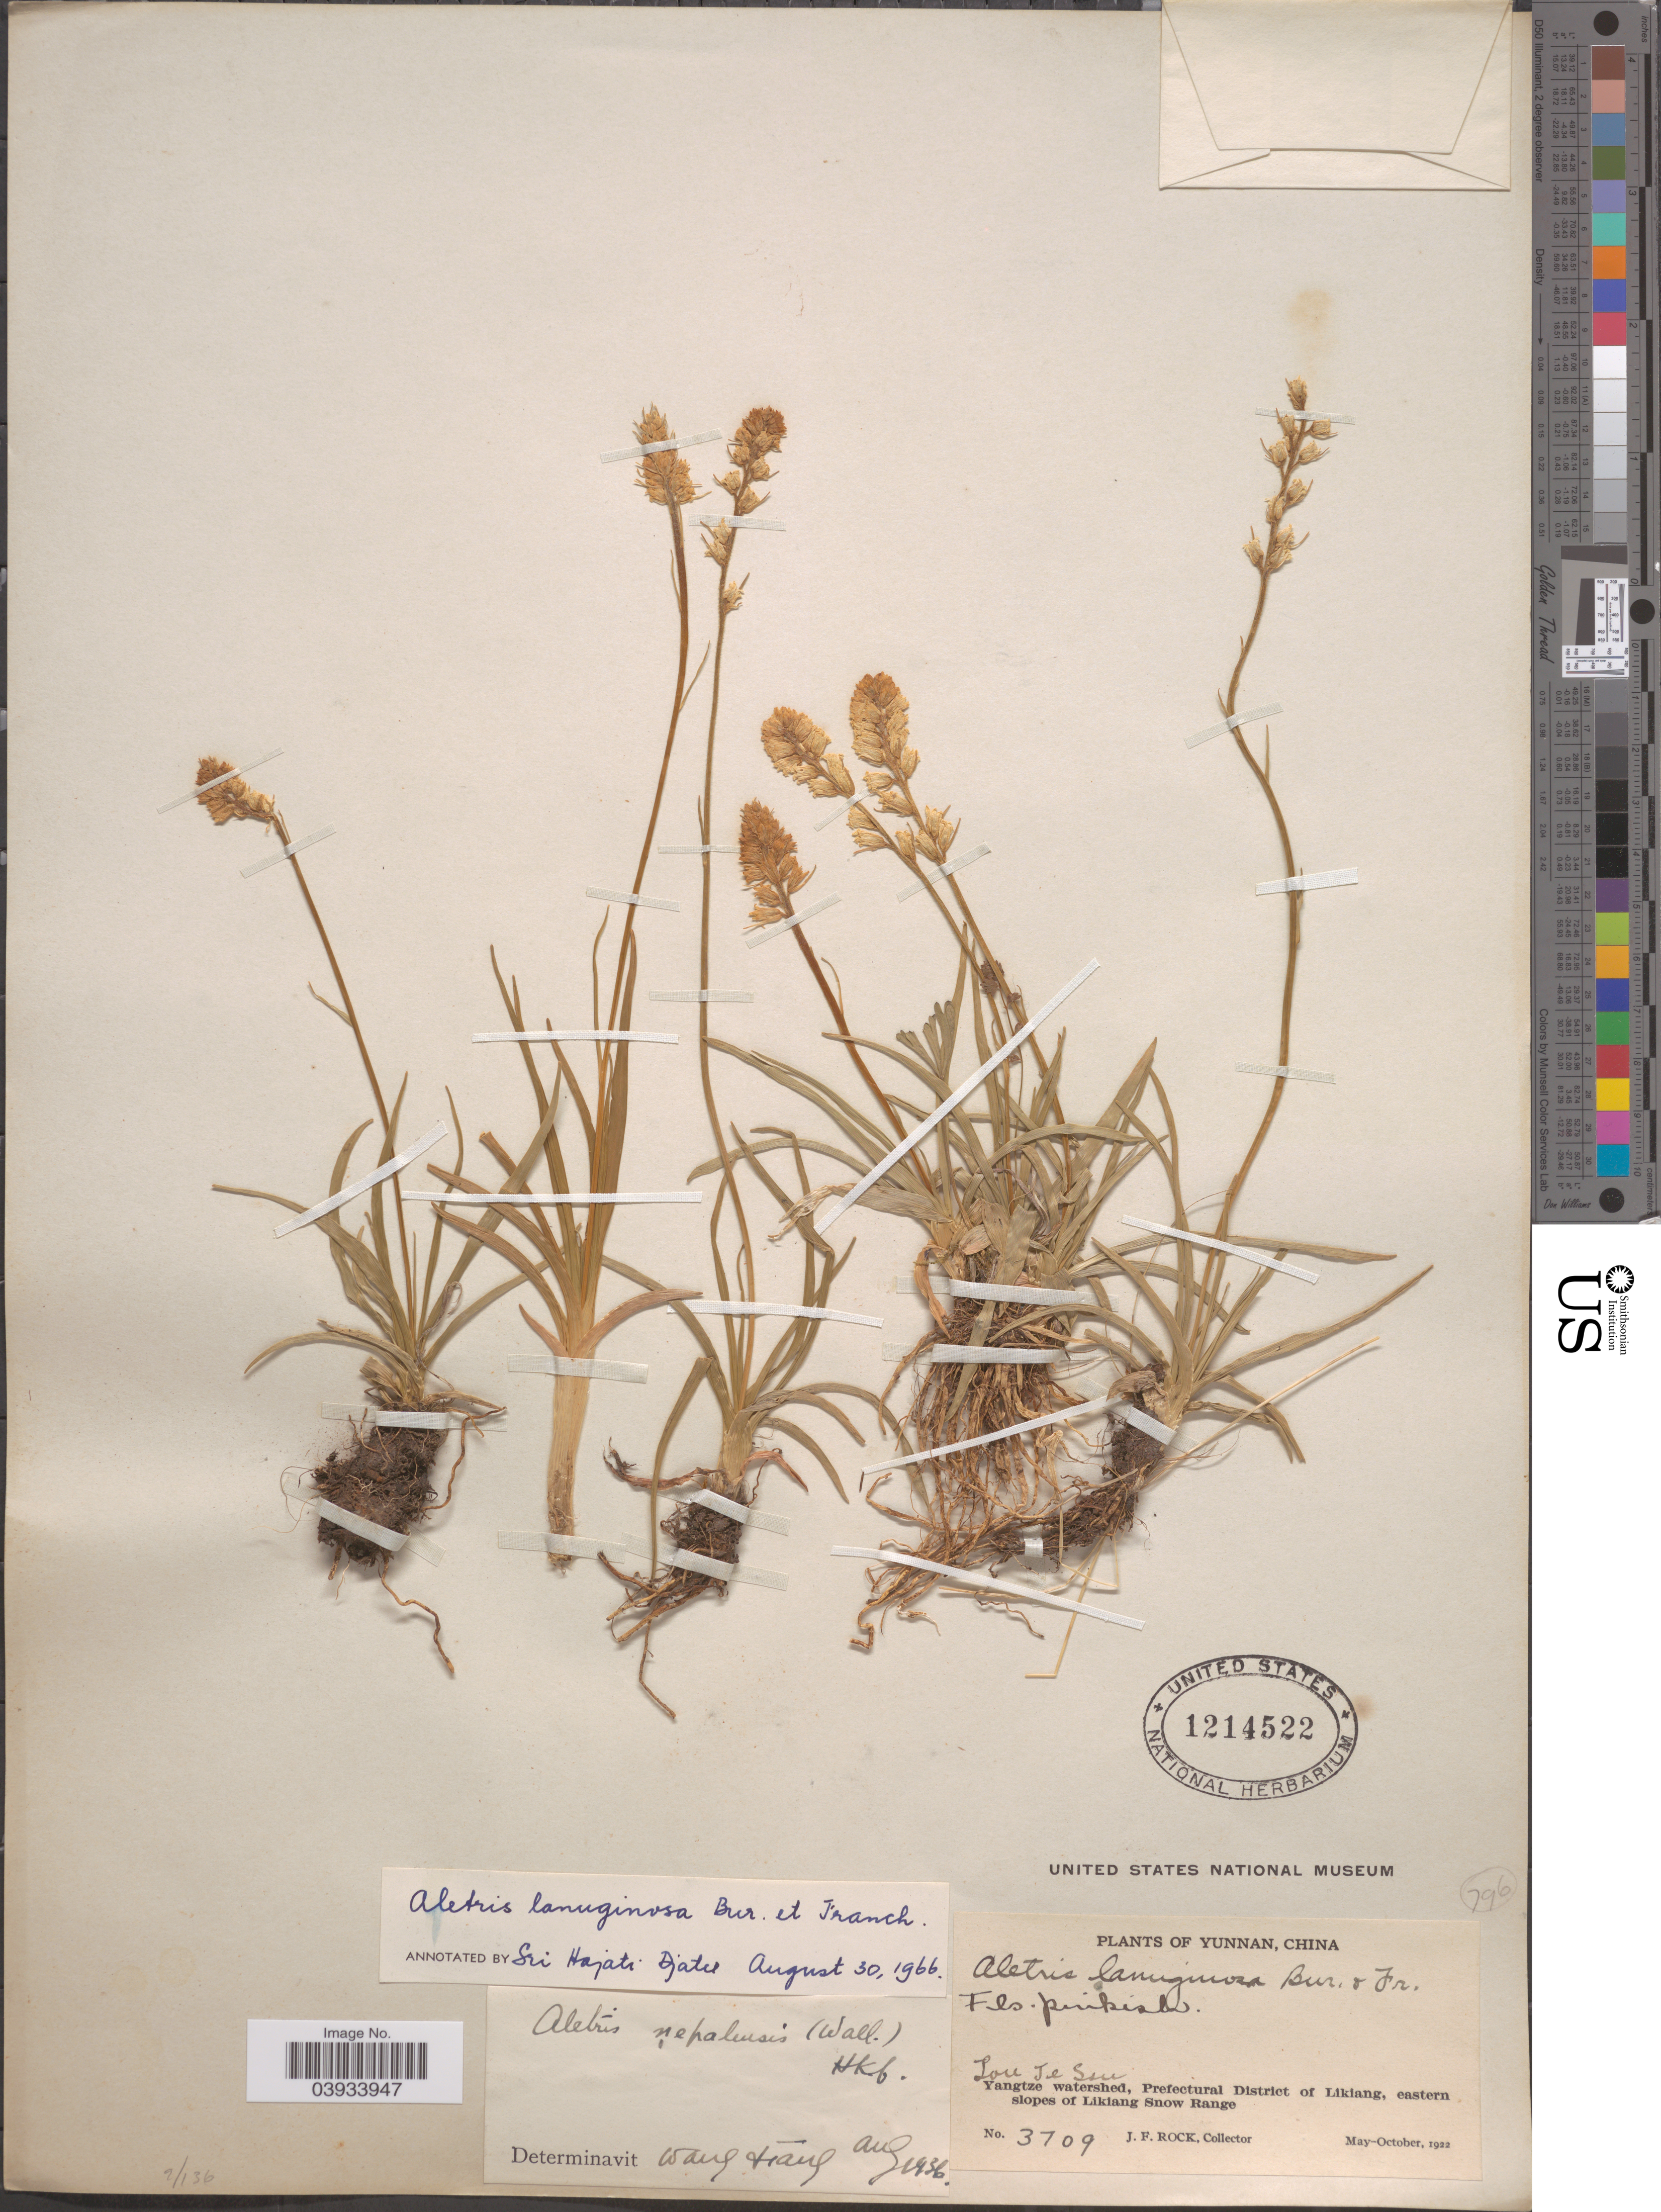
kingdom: Plantae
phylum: Tracheophyta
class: Liliopsida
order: Dioscoreales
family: Nartheciaceae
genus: Aletris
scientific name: Aletris lanuginosa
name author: Bureau & Franch.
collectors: J. Rock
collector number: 3709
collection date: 1922-05/1922-10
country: China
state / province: Yunnan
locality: Lou Te Ssu. Yangtze watershed, Prefectural District of Likiang, eastern slopes of Likiang Snow Range.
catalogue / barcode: US 1214522